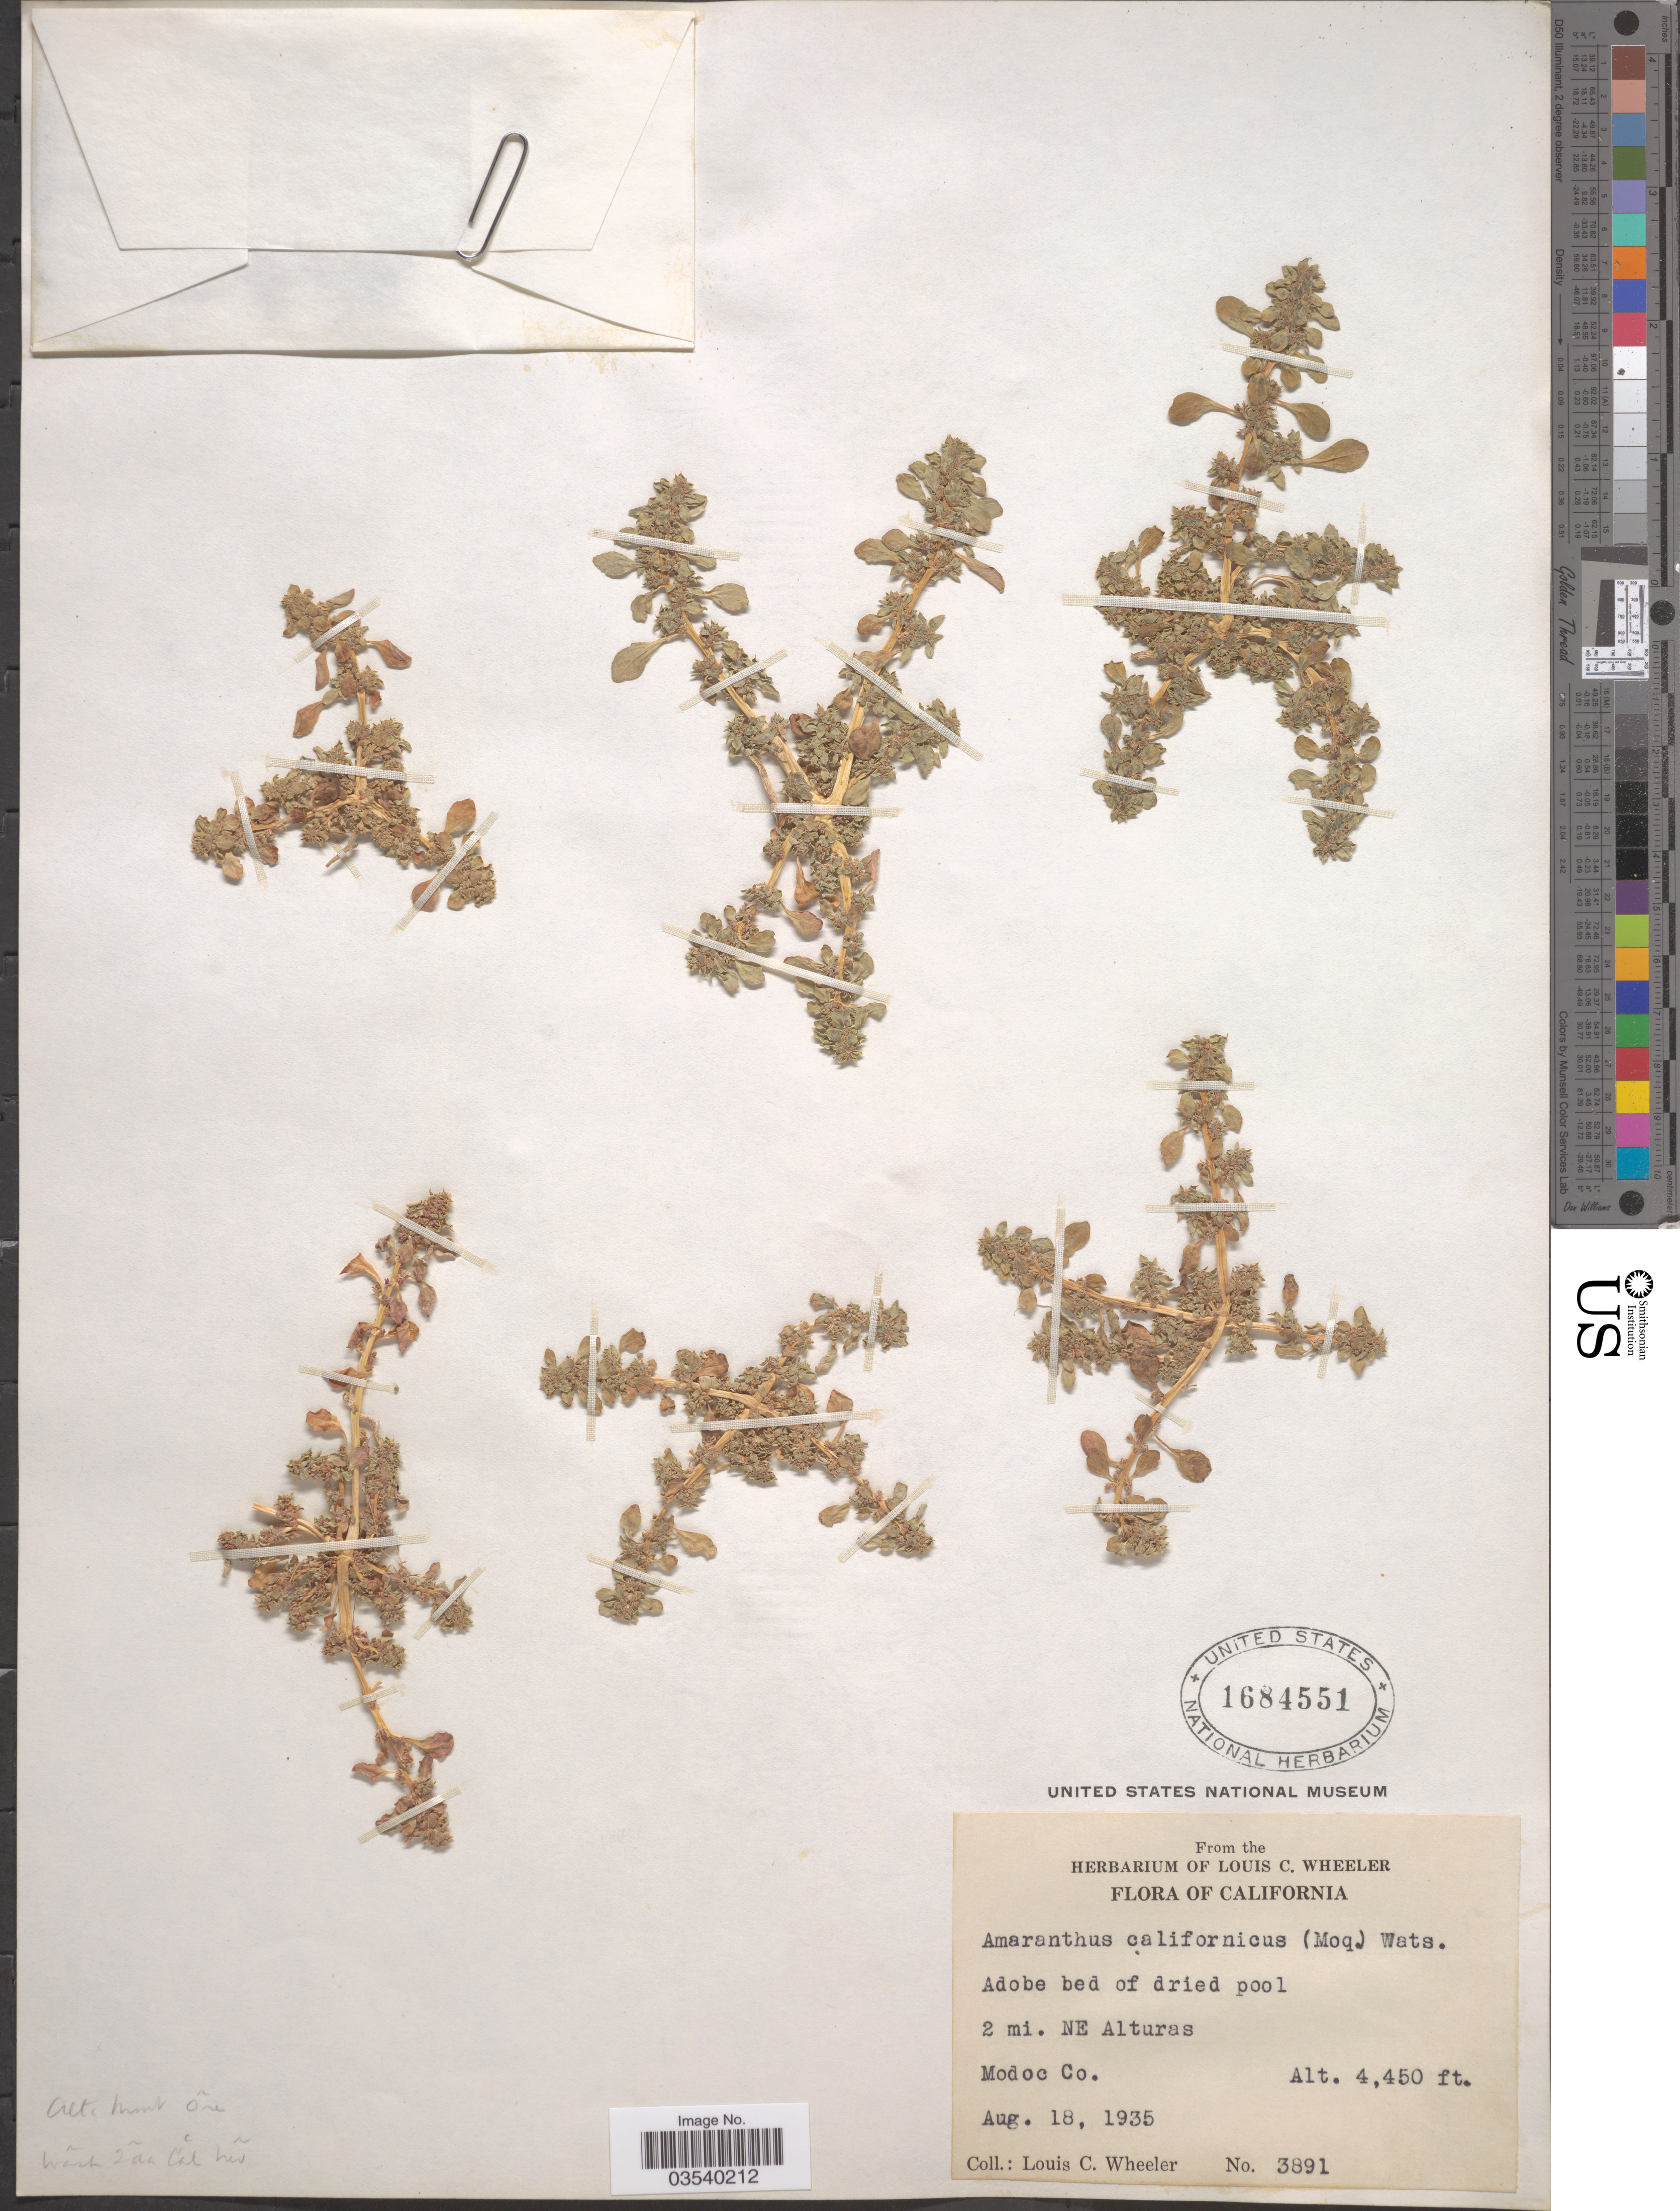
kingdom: Plantae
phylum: Tracheophyta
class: Magnoliopsida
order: Caryophyllales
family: Amaranthaceae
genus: Amaranthus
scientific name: Amaranthus californicus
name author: (Moq.) S. Watson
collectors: L. C. Wheeler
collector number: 3891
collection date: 1935-08-18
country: United States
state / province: California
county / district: Modoc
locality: Adobe bed of dried pool, 2 mi. NE Alturas. Modoc Co.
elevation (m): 1356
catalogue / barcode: US 1684551